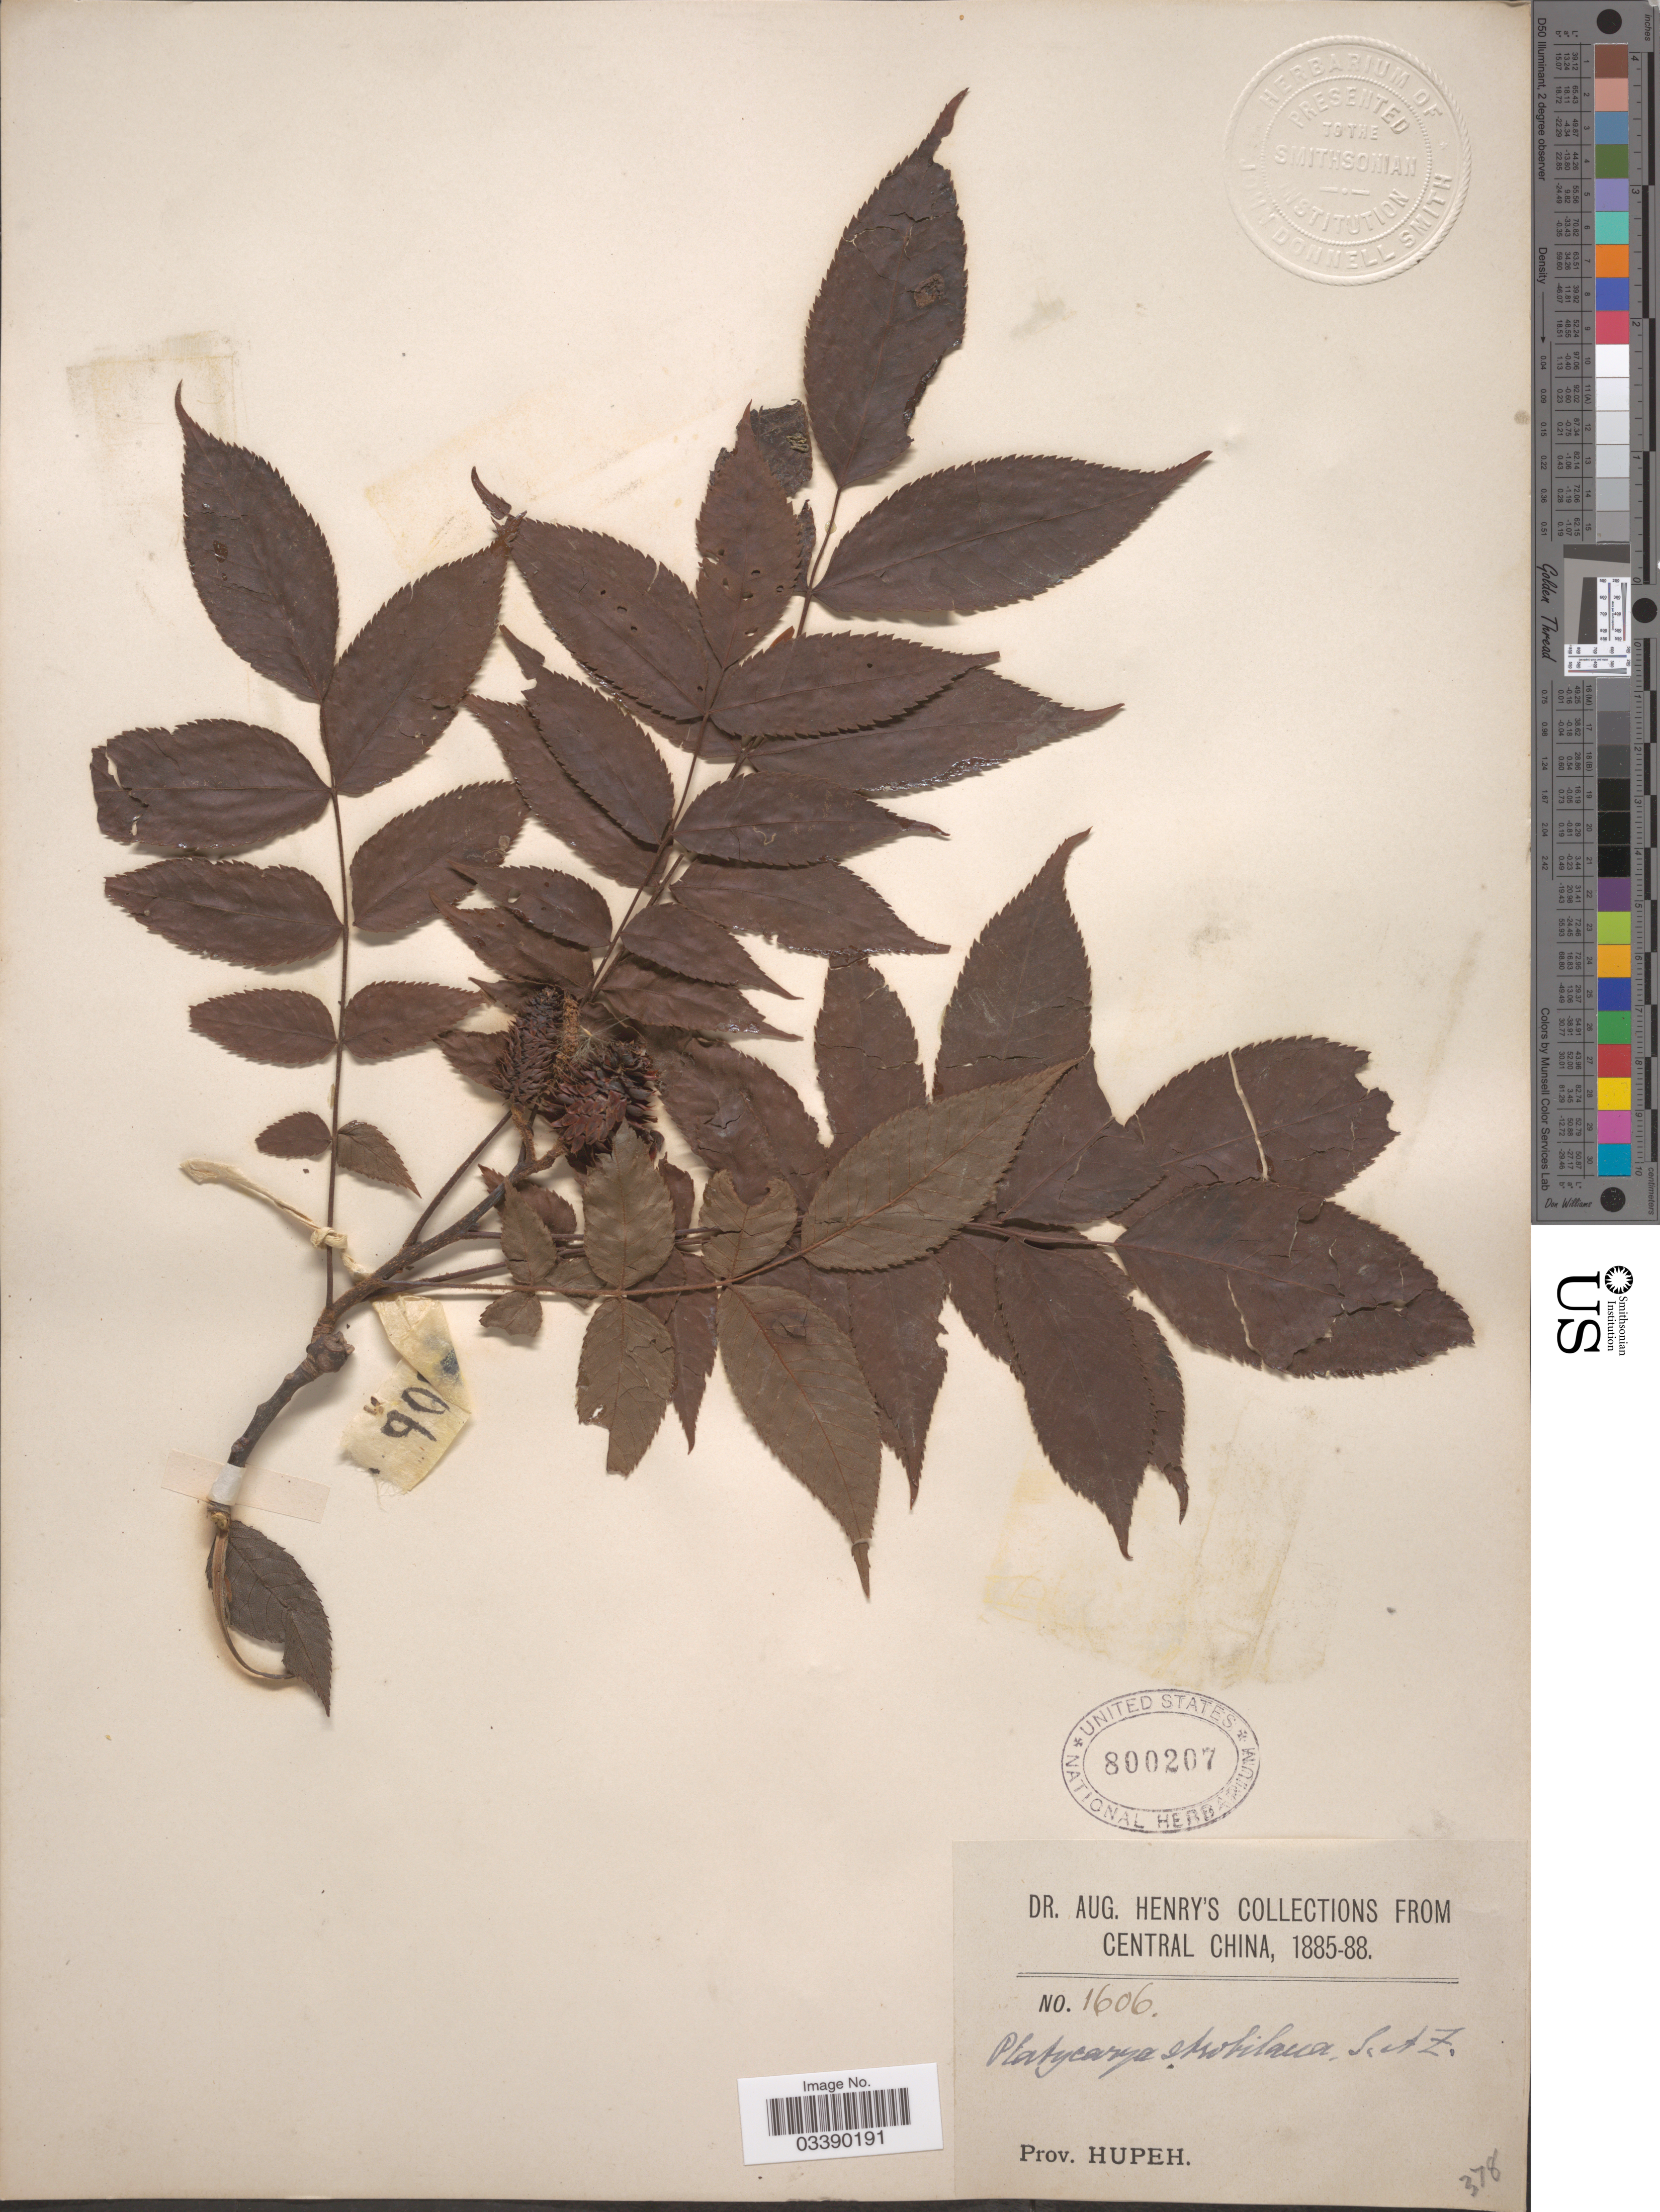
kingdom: Plantae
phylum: Tracheophyta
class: Magnoliopsida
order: Fagales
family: Juglandaceae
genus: Platycarya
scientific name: Platycarya strobilacea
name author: Siebold & Zucc.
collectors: A. Henry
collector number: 1606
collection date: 1885/1888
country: China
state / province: Hubei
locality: Central China. Prov. Hupeh.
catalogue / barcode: US 800207